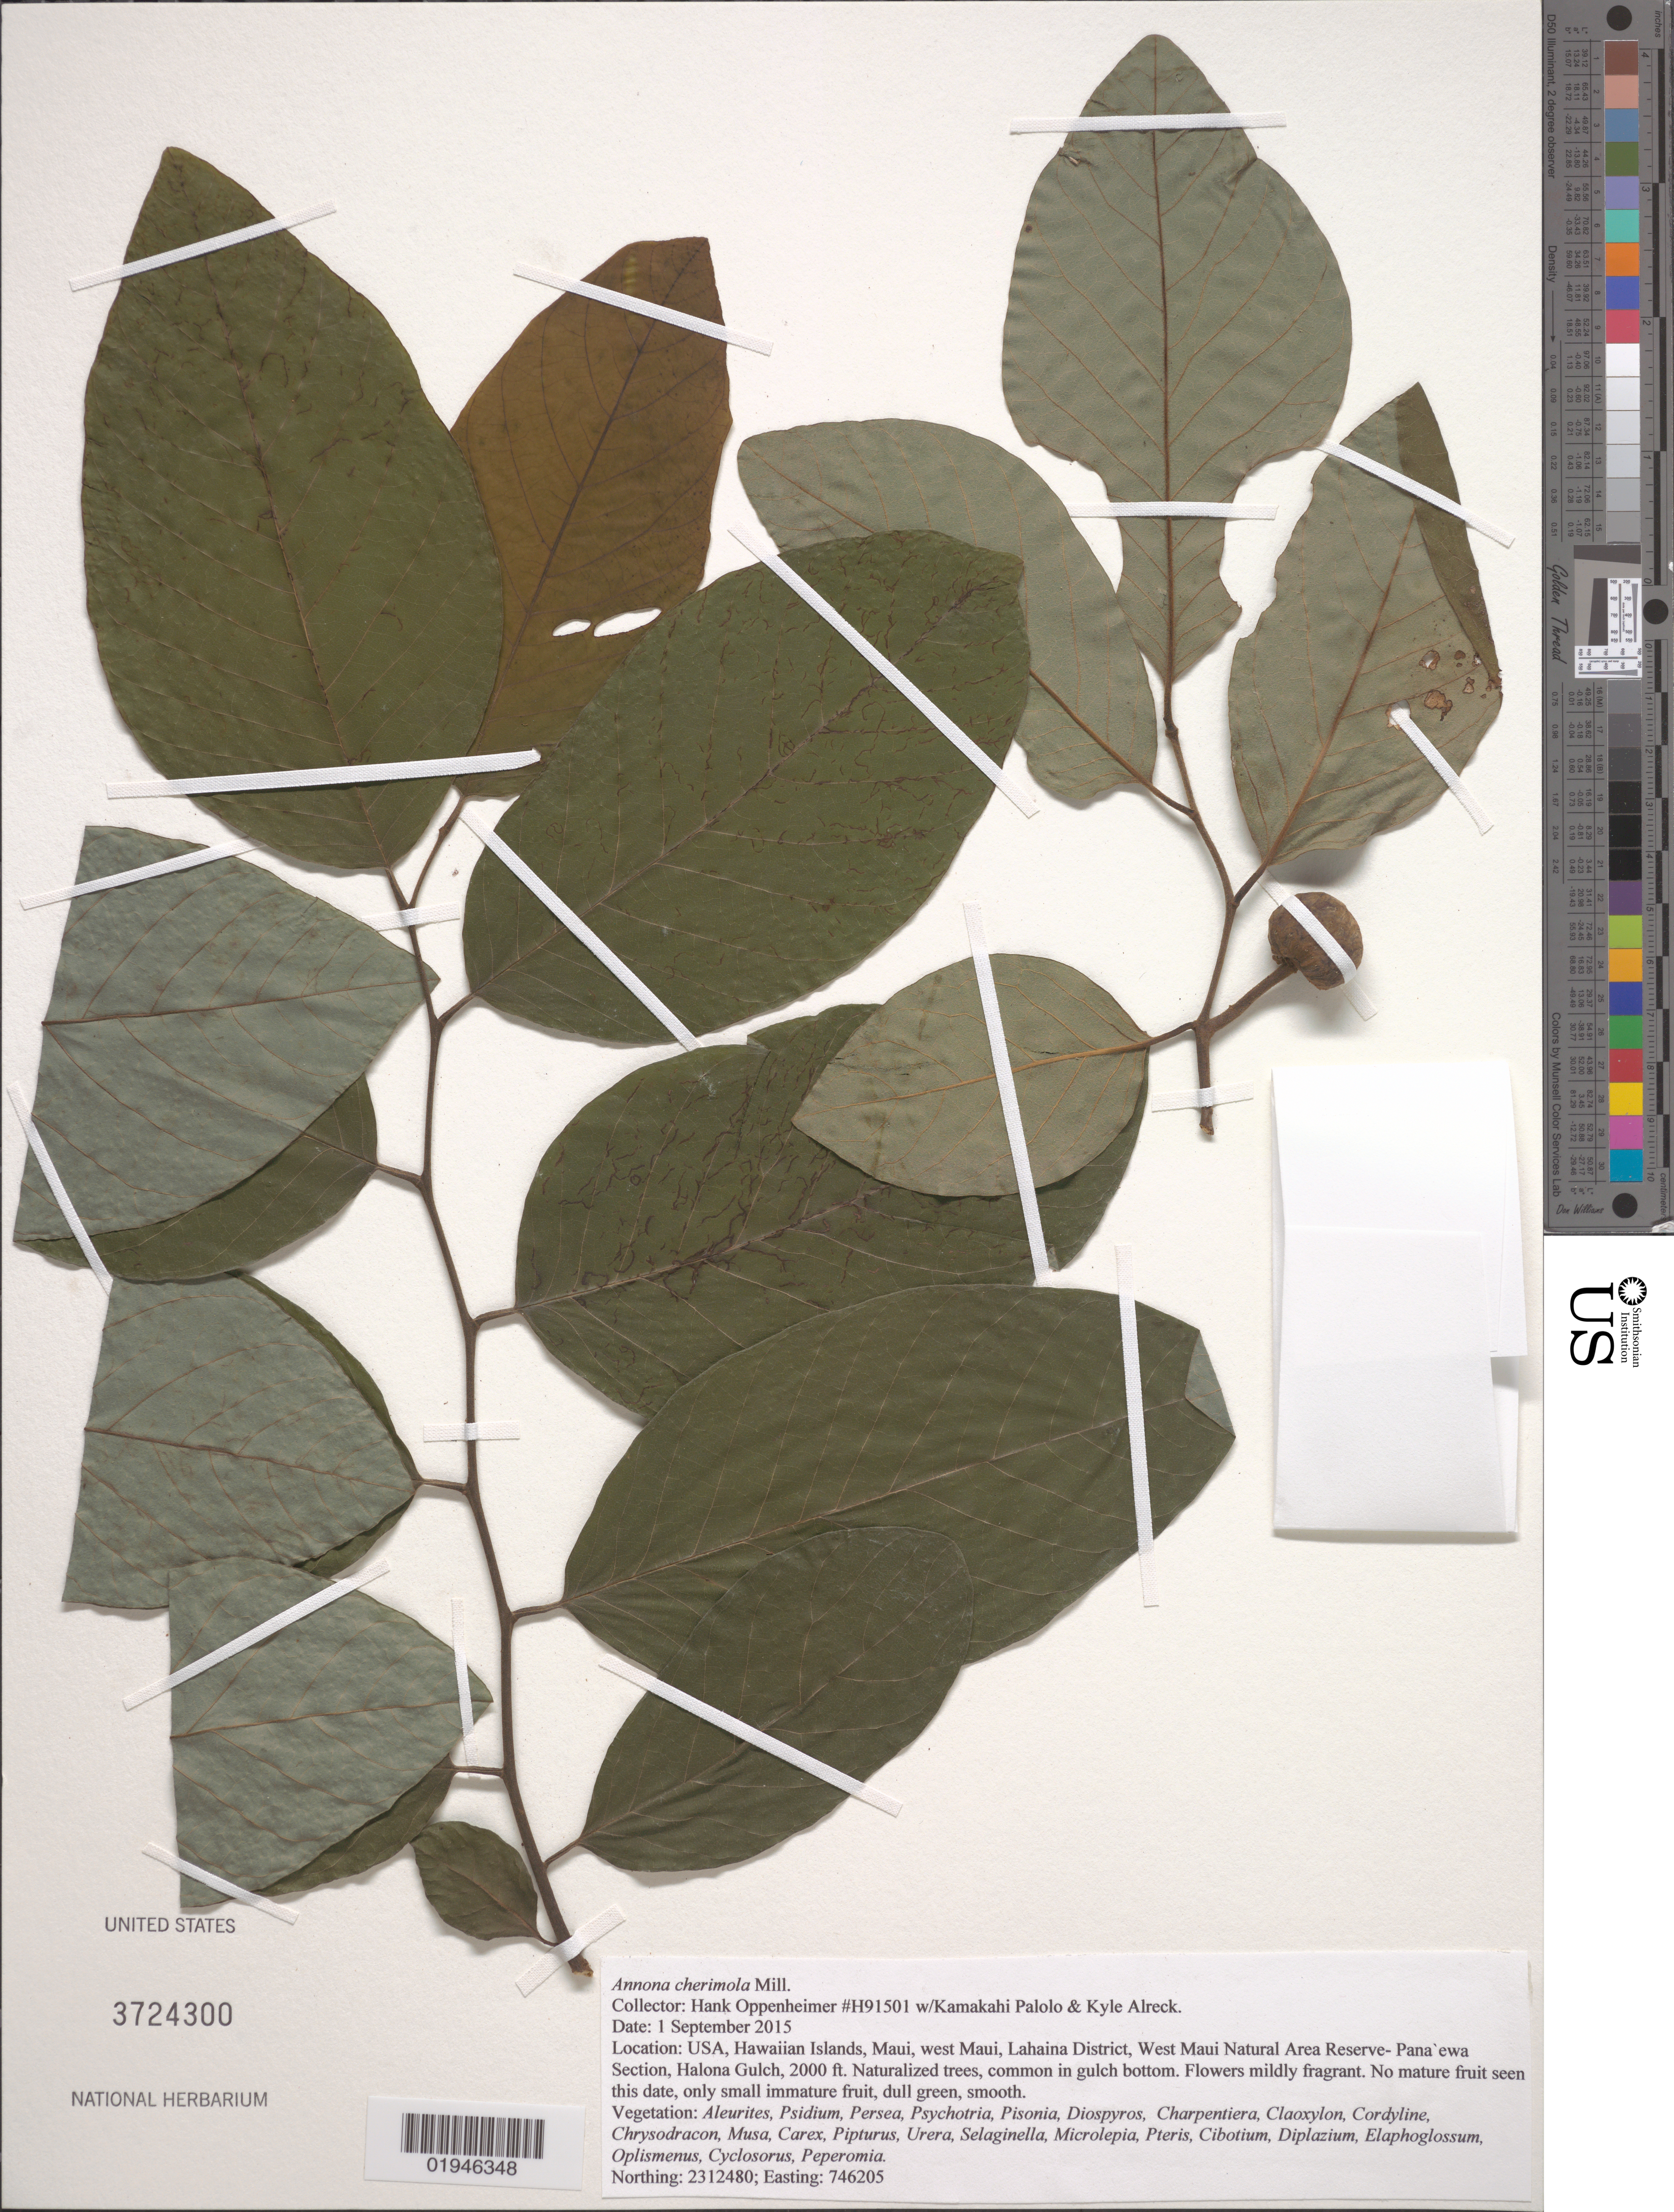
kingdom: Plantae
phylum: Tracheophyta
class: Magnoliopsida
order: Magnoliales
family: Annonaceae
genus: Annona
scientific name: Annona cherimola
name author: Mill.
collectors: H. L. Oppenheimer, K. Palolo & K. Alreck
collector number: H91501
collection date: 2015-09-01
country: United States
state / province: Hawaii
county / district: Maui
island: Maui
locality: West Maui, Lahaina District, West Maui Natural Area Reserve, Pana'ewa section, Halona gulch.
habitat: Gulch bottom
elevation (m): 610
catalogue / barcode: US 3724300